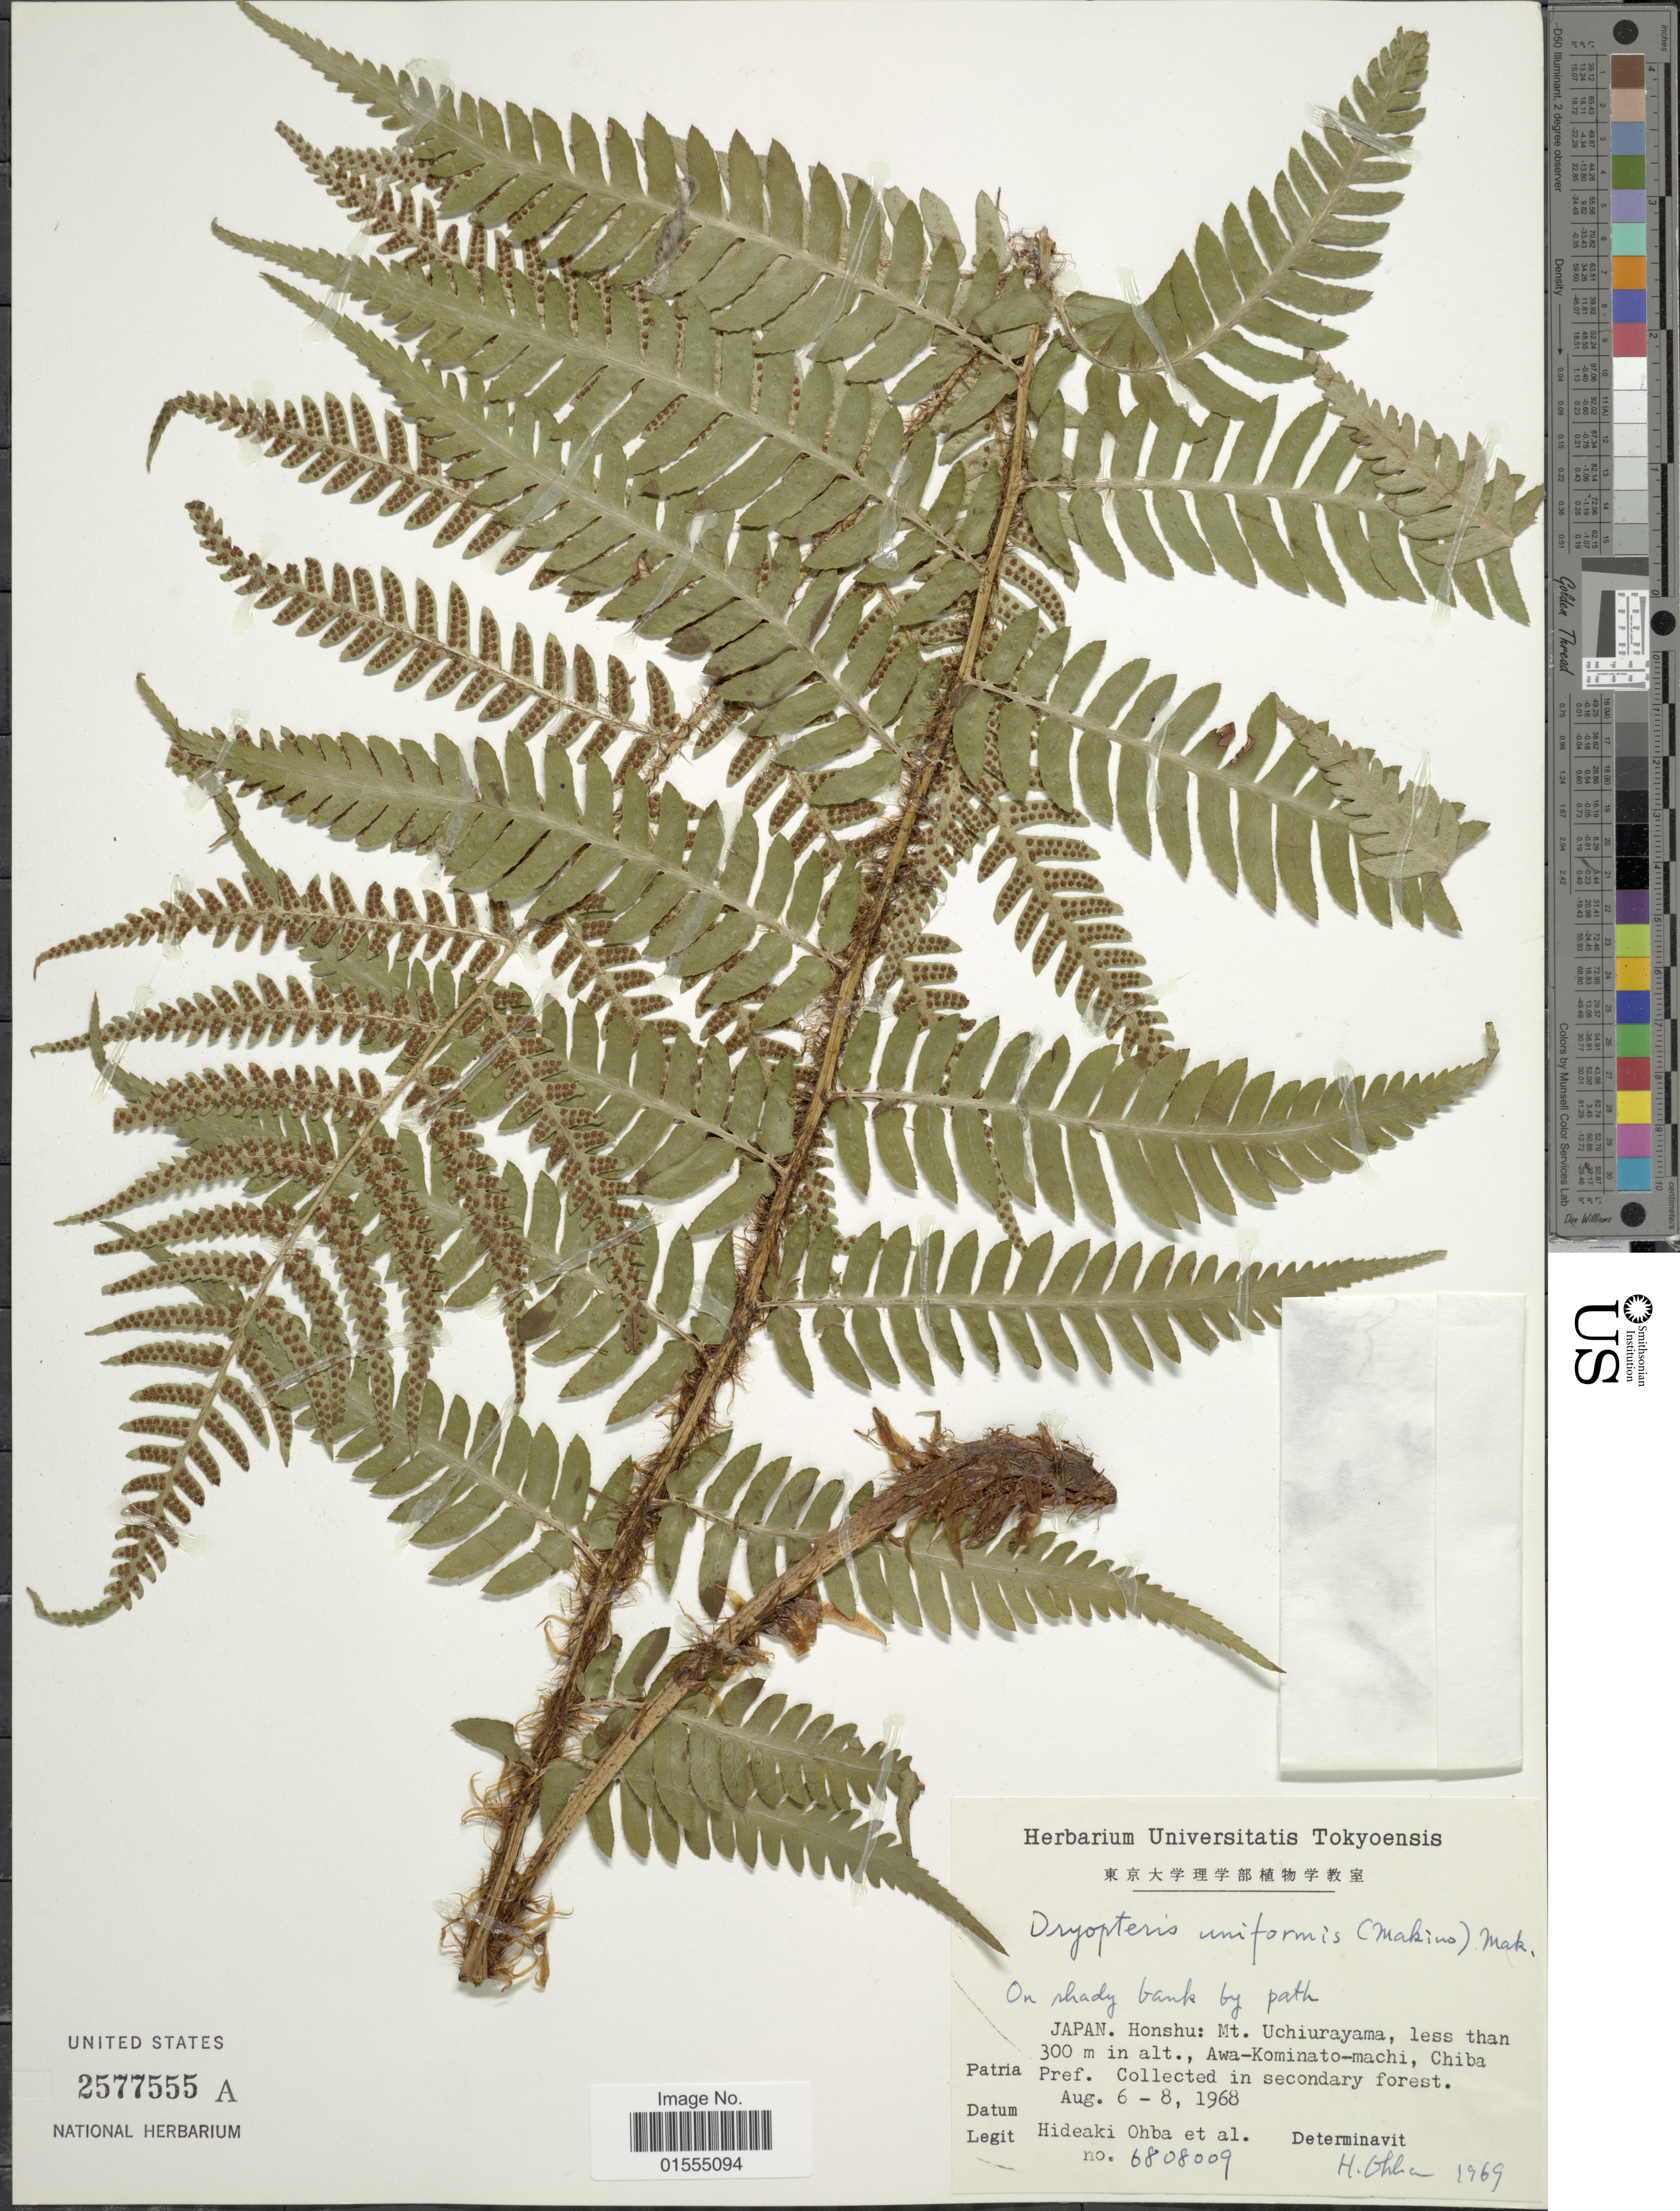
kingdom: Plantae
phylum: Tracheophyta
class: Polypodiopsida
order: Polypodiales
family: Dryopteridaceae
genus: Dryopteris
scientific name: Dryopteris uniformis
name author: (Makino) Makino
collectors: H. Ohba & et al.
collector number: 6808009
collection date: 1968-08-06/1968-08-08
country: Japan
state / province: Tiba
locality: Japan, Honshu: Mt. Uchiurayama, Awa-Kominato-machi, Chiba Pref.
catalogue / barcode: US 2577555A